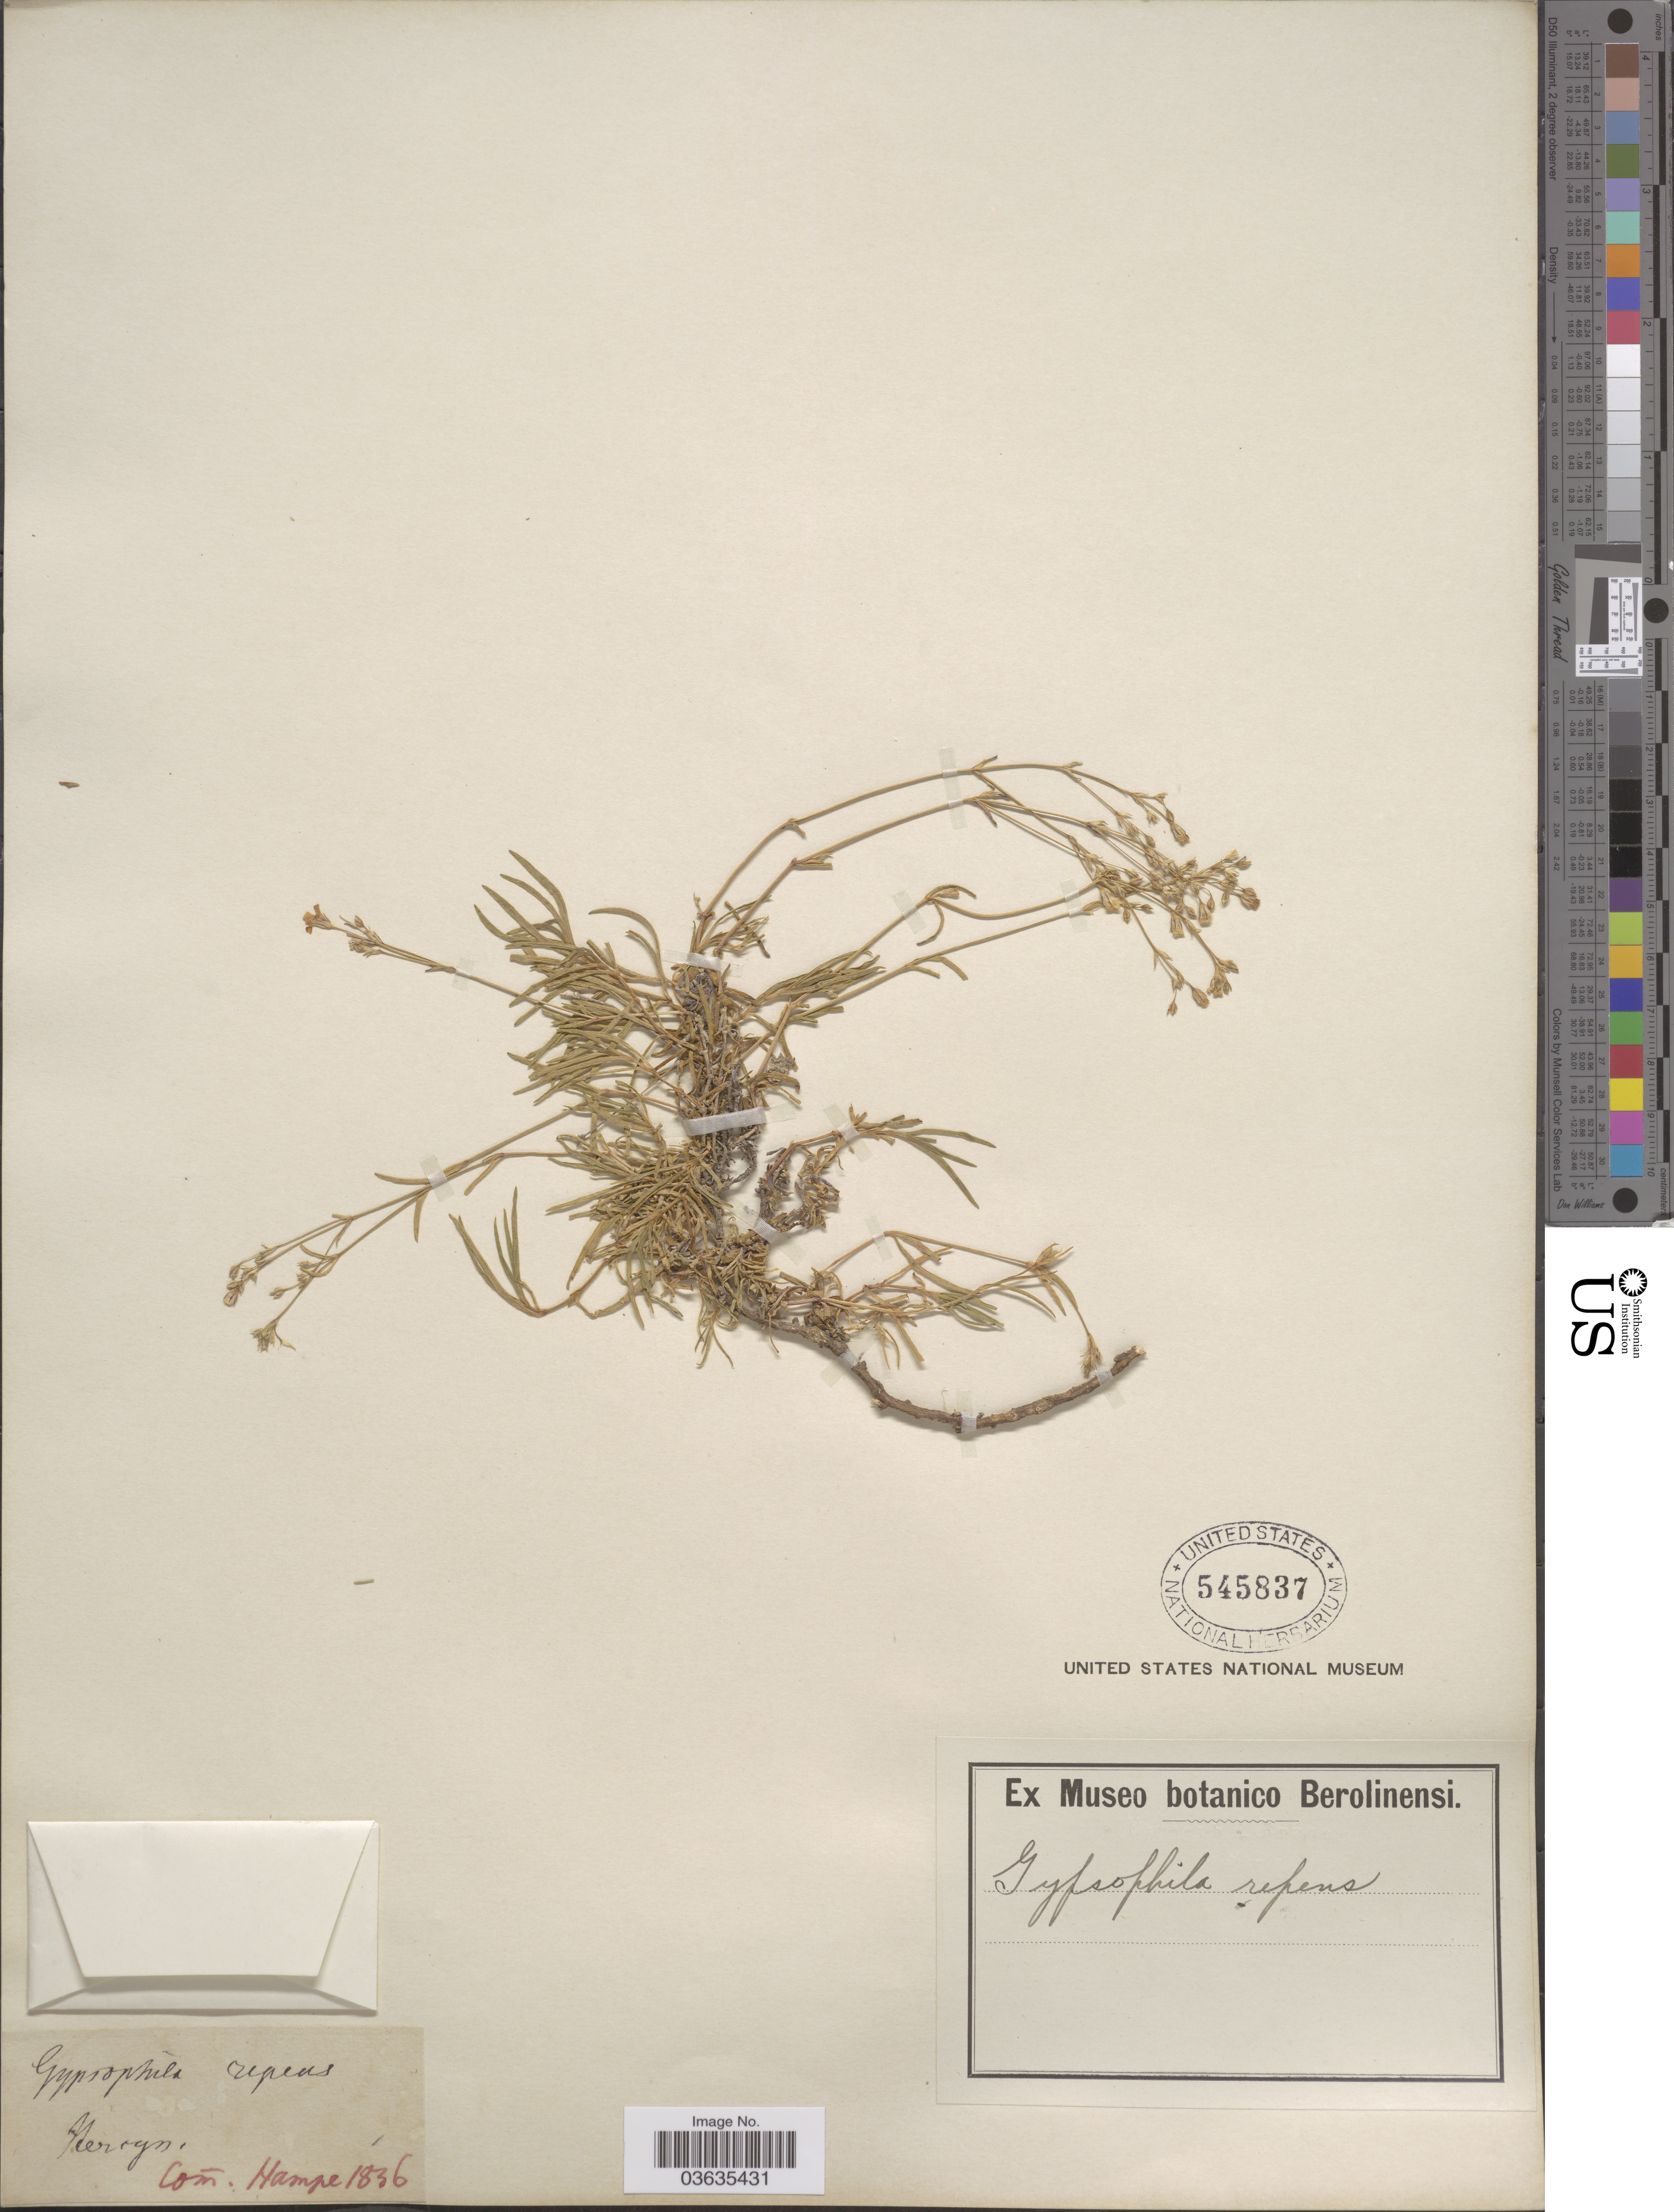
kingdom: Plantae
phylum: Tracheophyta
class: Magnoliopsida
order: Caryophyllales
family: Caryophyllaceae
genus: Gypsophila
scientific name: Gypsophila repens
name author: L.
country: Bosnia and Herzegovina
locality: Hercyn.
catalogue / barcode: US 545837